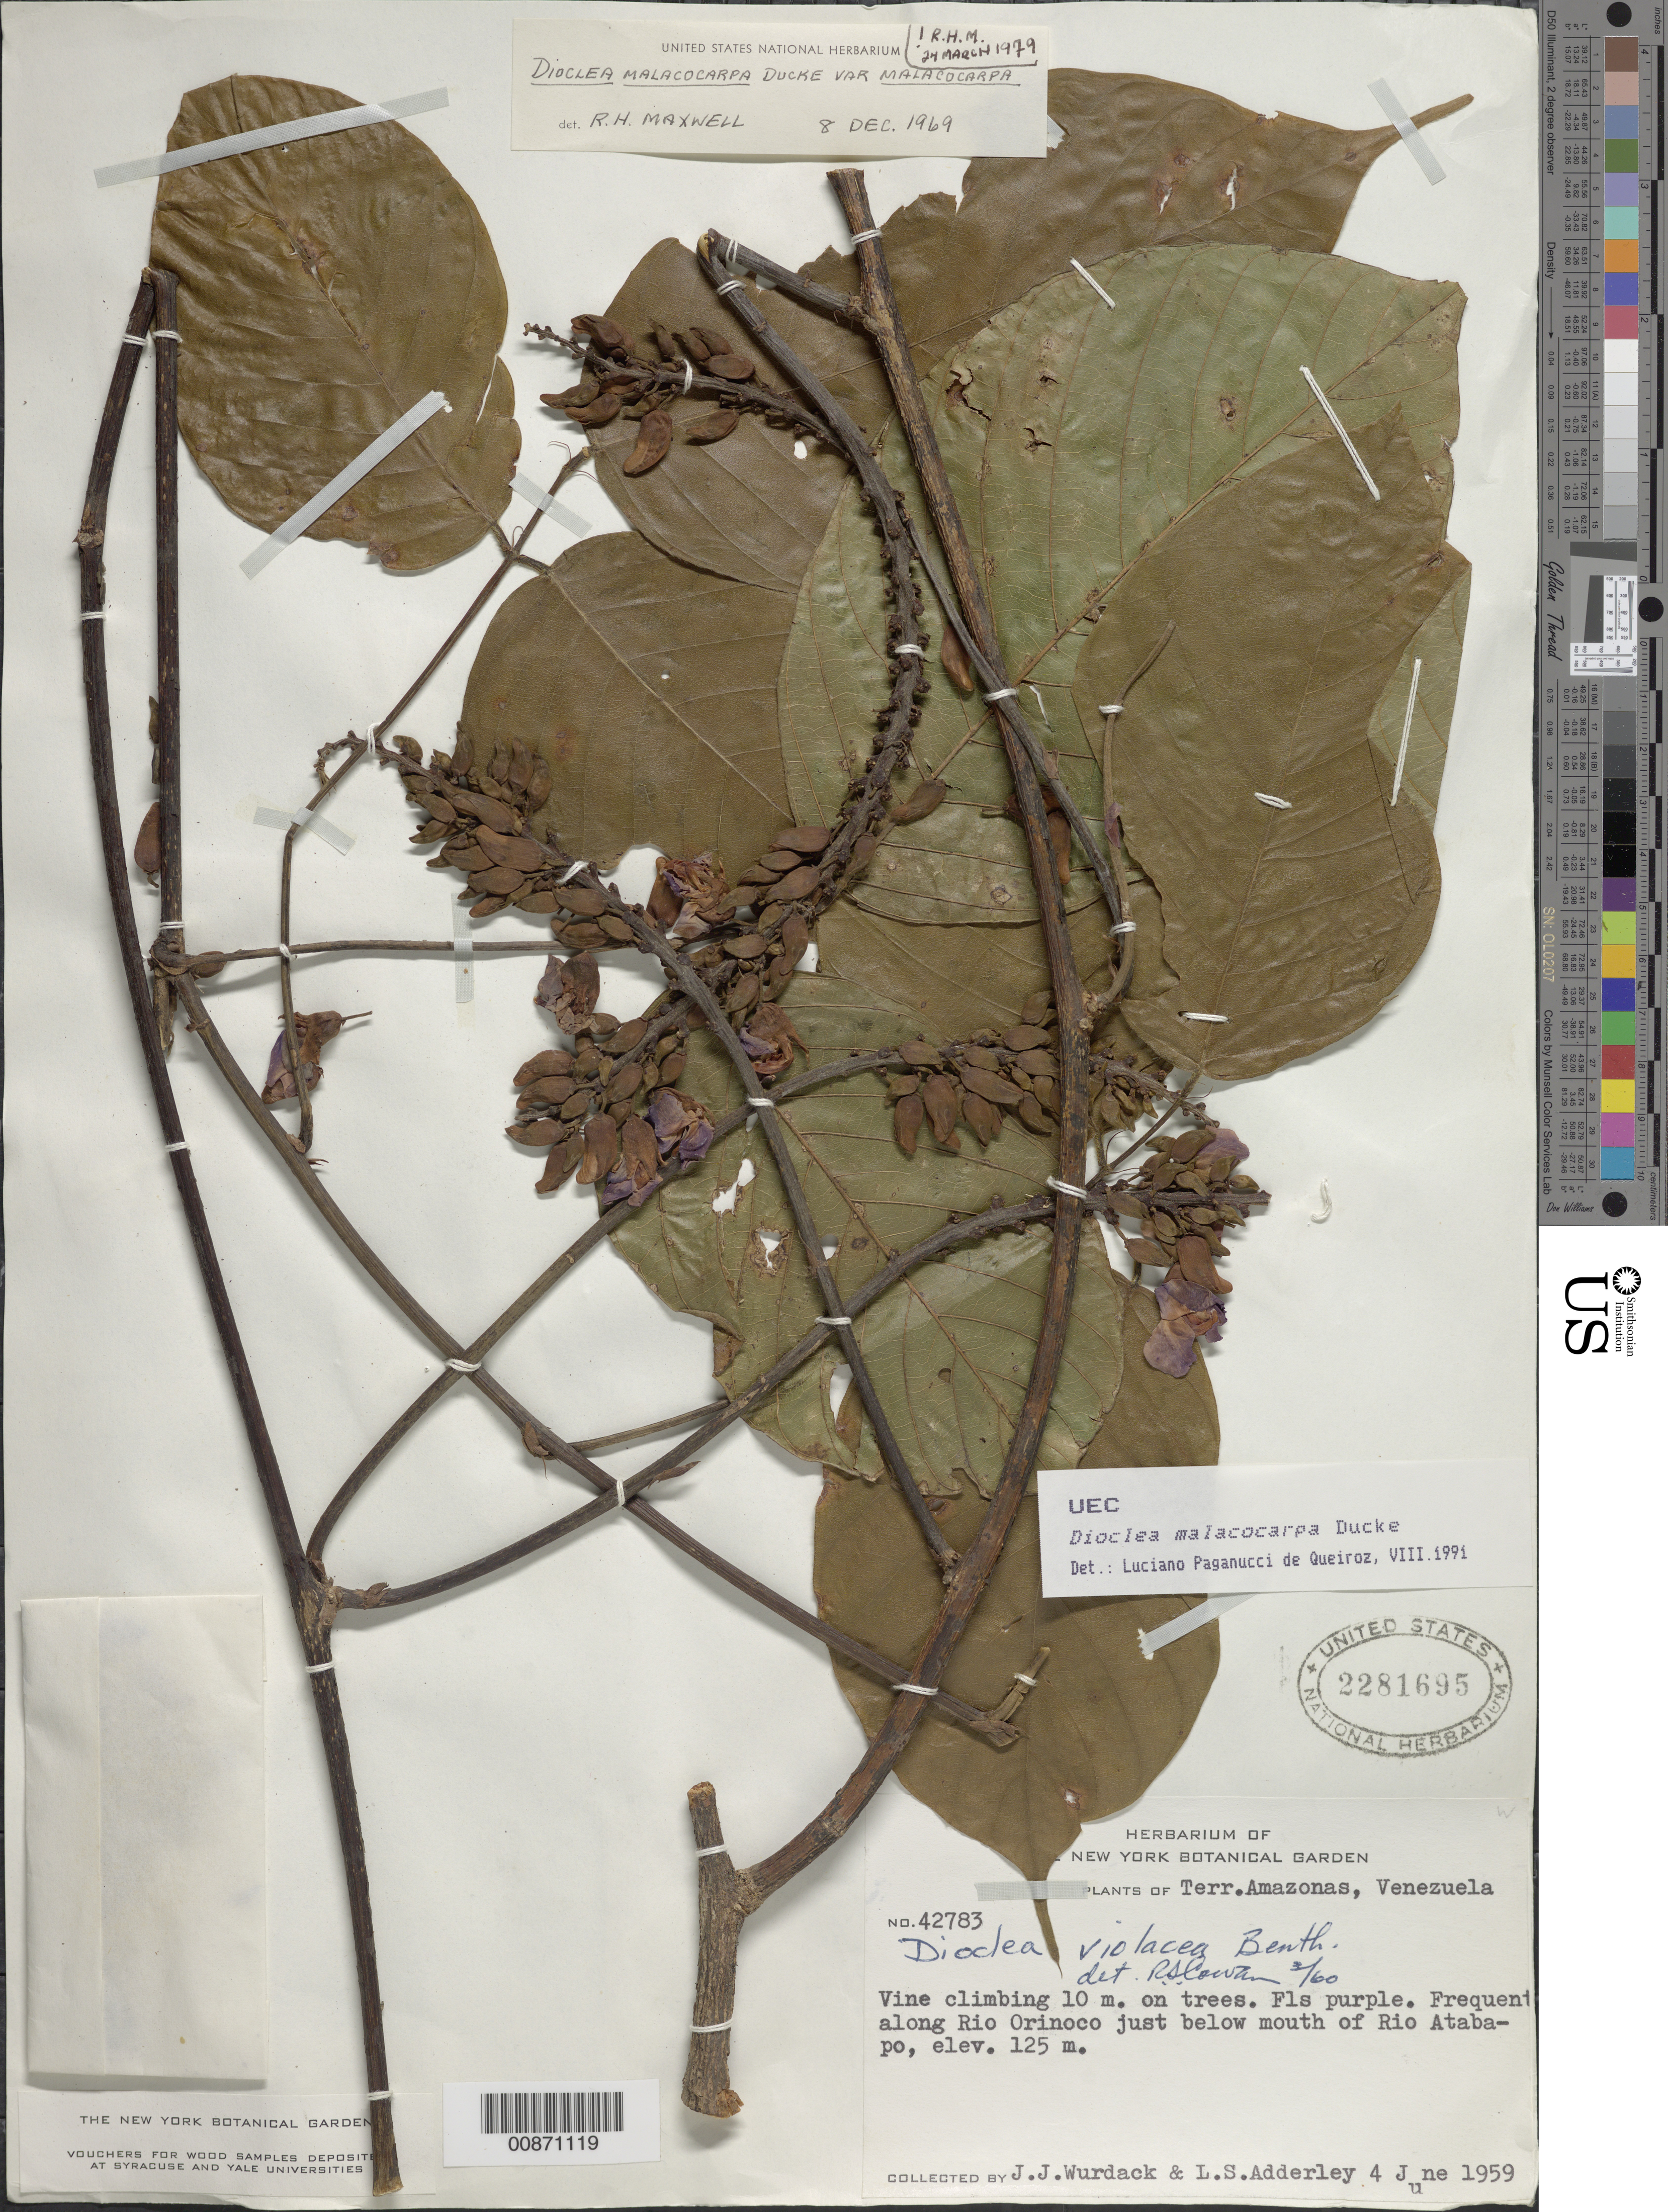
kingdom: Plantae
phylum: Tracheophyta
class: Magnoliopsida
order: Fabales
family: Fabaceae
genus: Macropsychanthus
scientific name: Macropsychanthus malacocarpus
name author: (Ducke) L.P. Queiroz & Snak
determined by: Strong, Mark T., (BOT), Smithsonian Institution - National Museum of Natural History (UNITED STATES)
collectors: J. J. Wurdack & L. S. Adderley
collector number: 42783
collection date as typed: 4-Jun-59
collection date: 1959-06-04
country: Venezuela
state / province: Amazonas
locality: Río Orinoco, Río Atabapo, just below mouth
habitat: Climbing 10m on trees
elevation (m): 125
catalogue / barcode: US 2281695